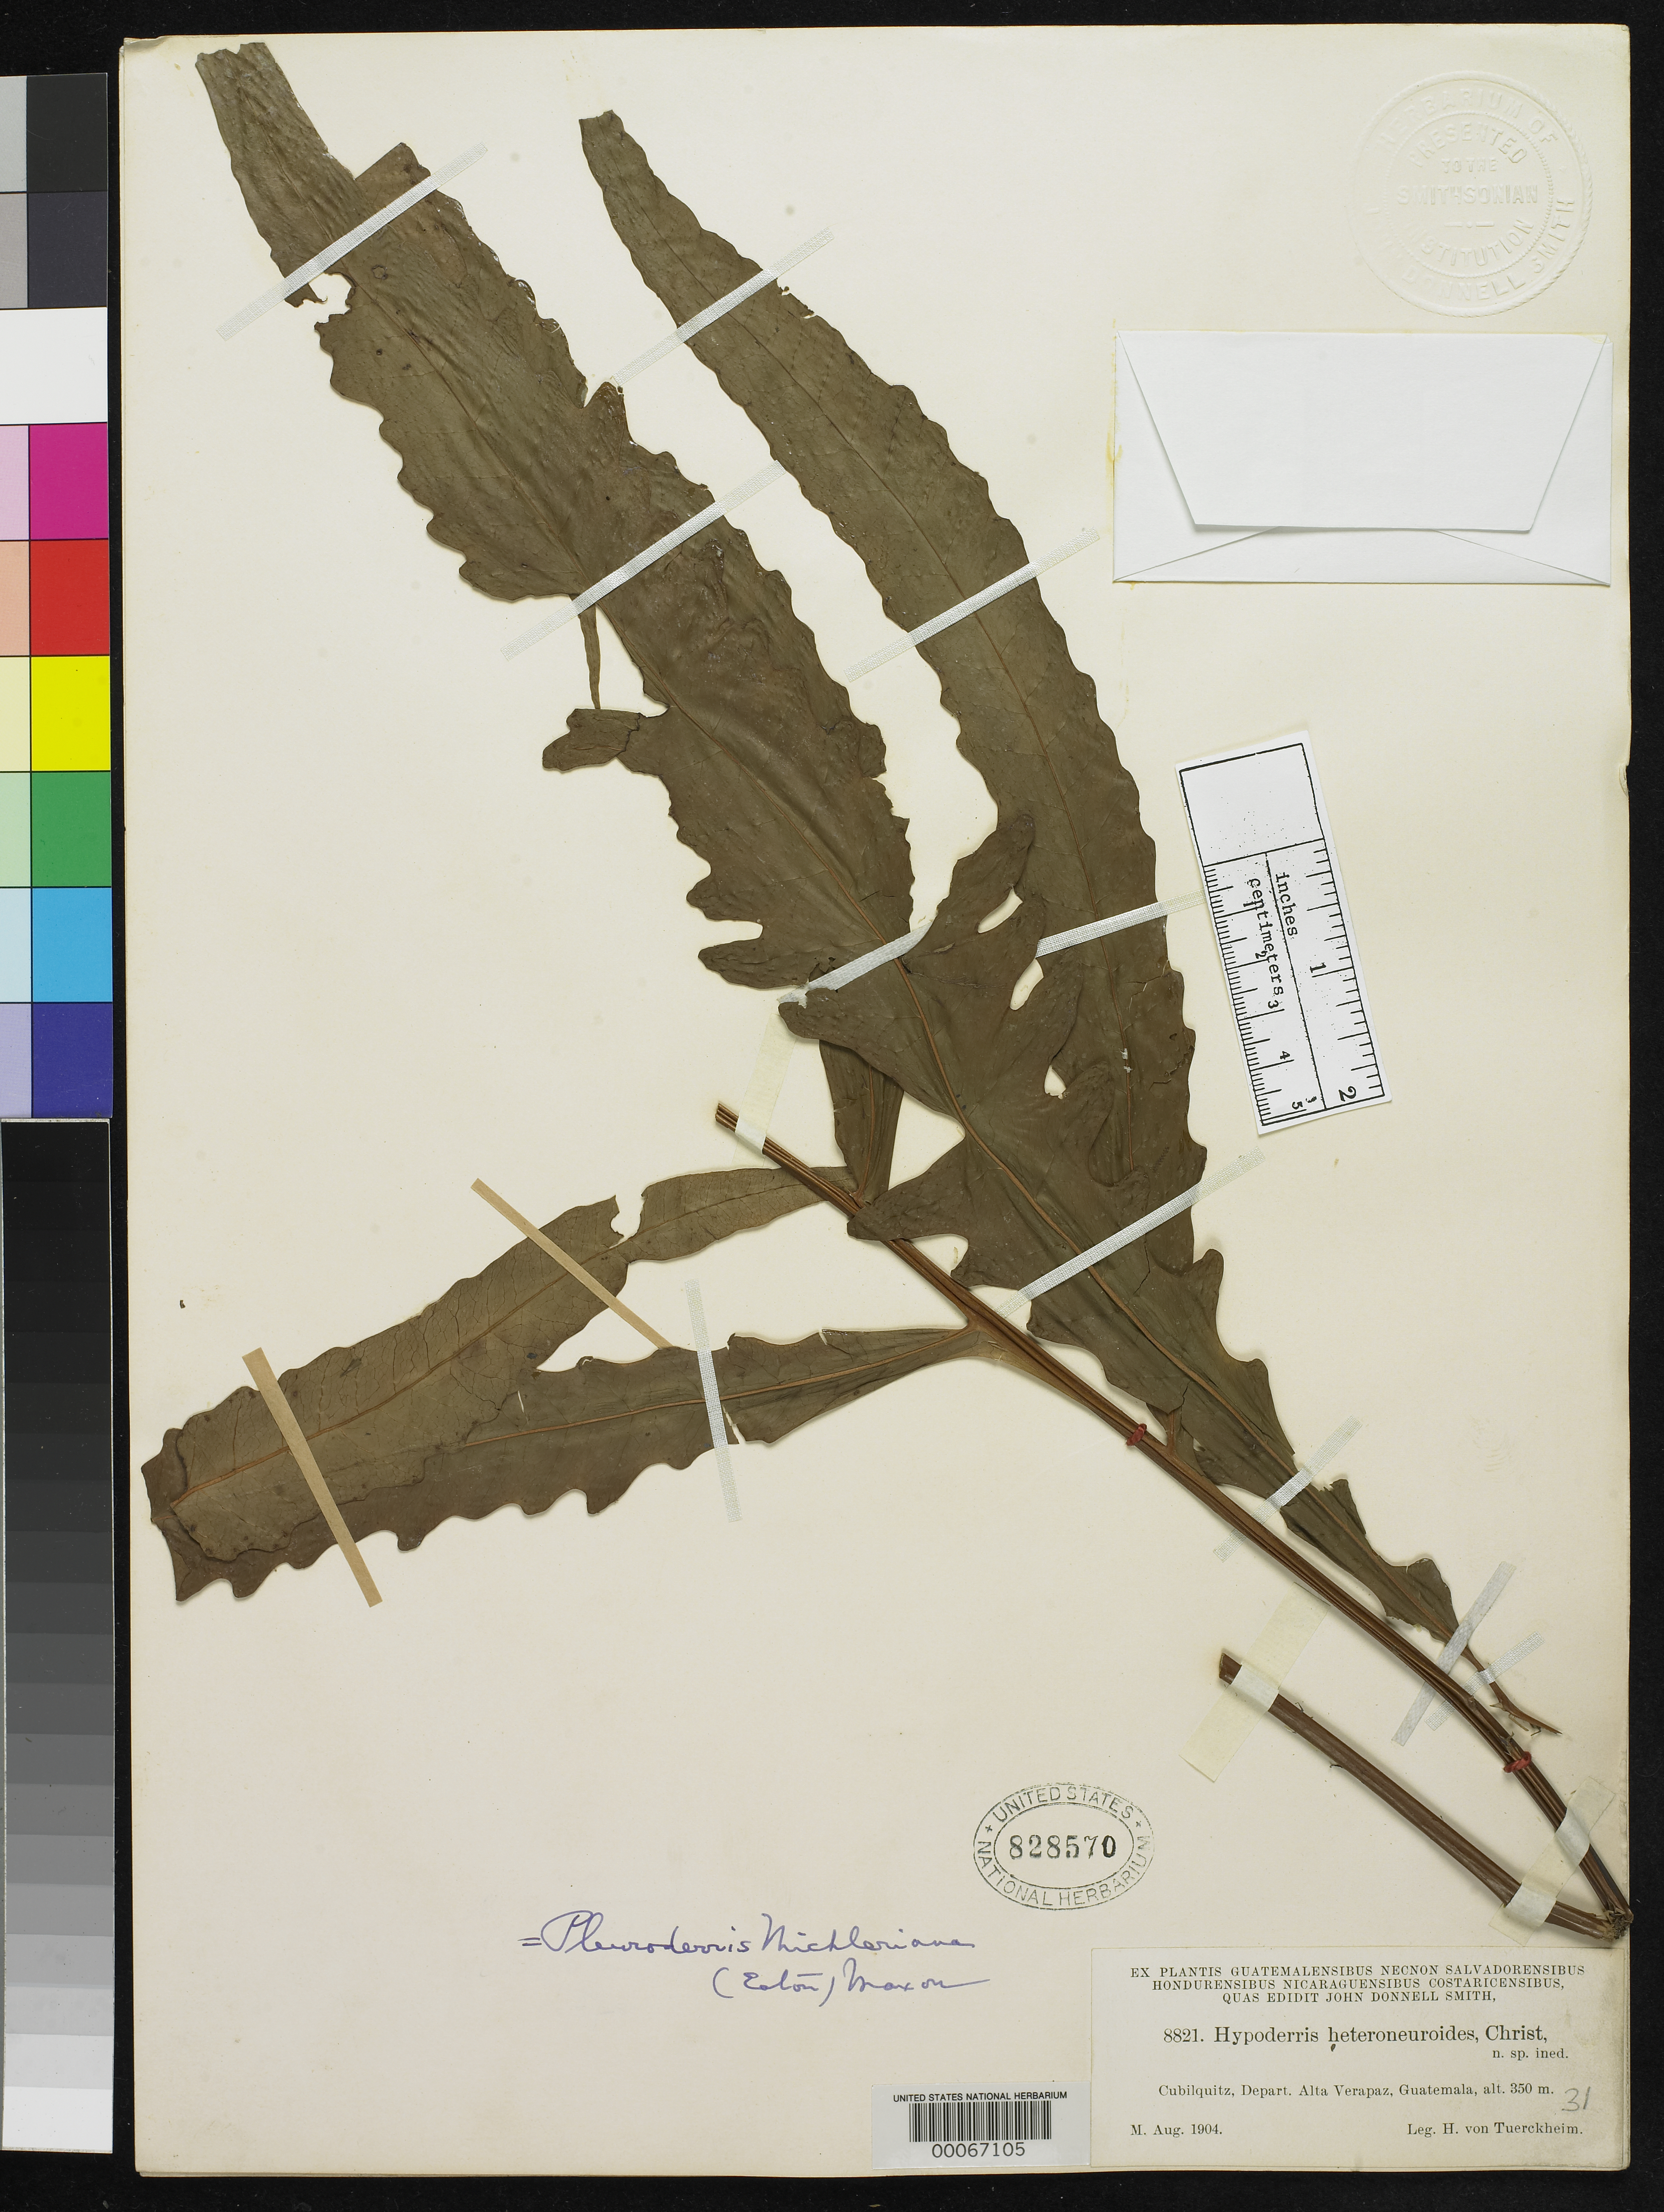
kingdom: Plantae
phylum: Tracheophyta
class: Polypodiopsida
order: Polypodiales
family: Tectariaceae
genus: Hypoderris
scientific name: Hypoderris heteroneuroides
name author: Christ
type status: Type Collection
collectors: H. von Türckheim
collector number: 8821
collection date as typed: Aug 1904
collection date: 1904-08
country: Guatemala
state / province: Alta Verapaz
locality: Cubilquitz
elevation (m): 350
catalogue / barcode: US 828570